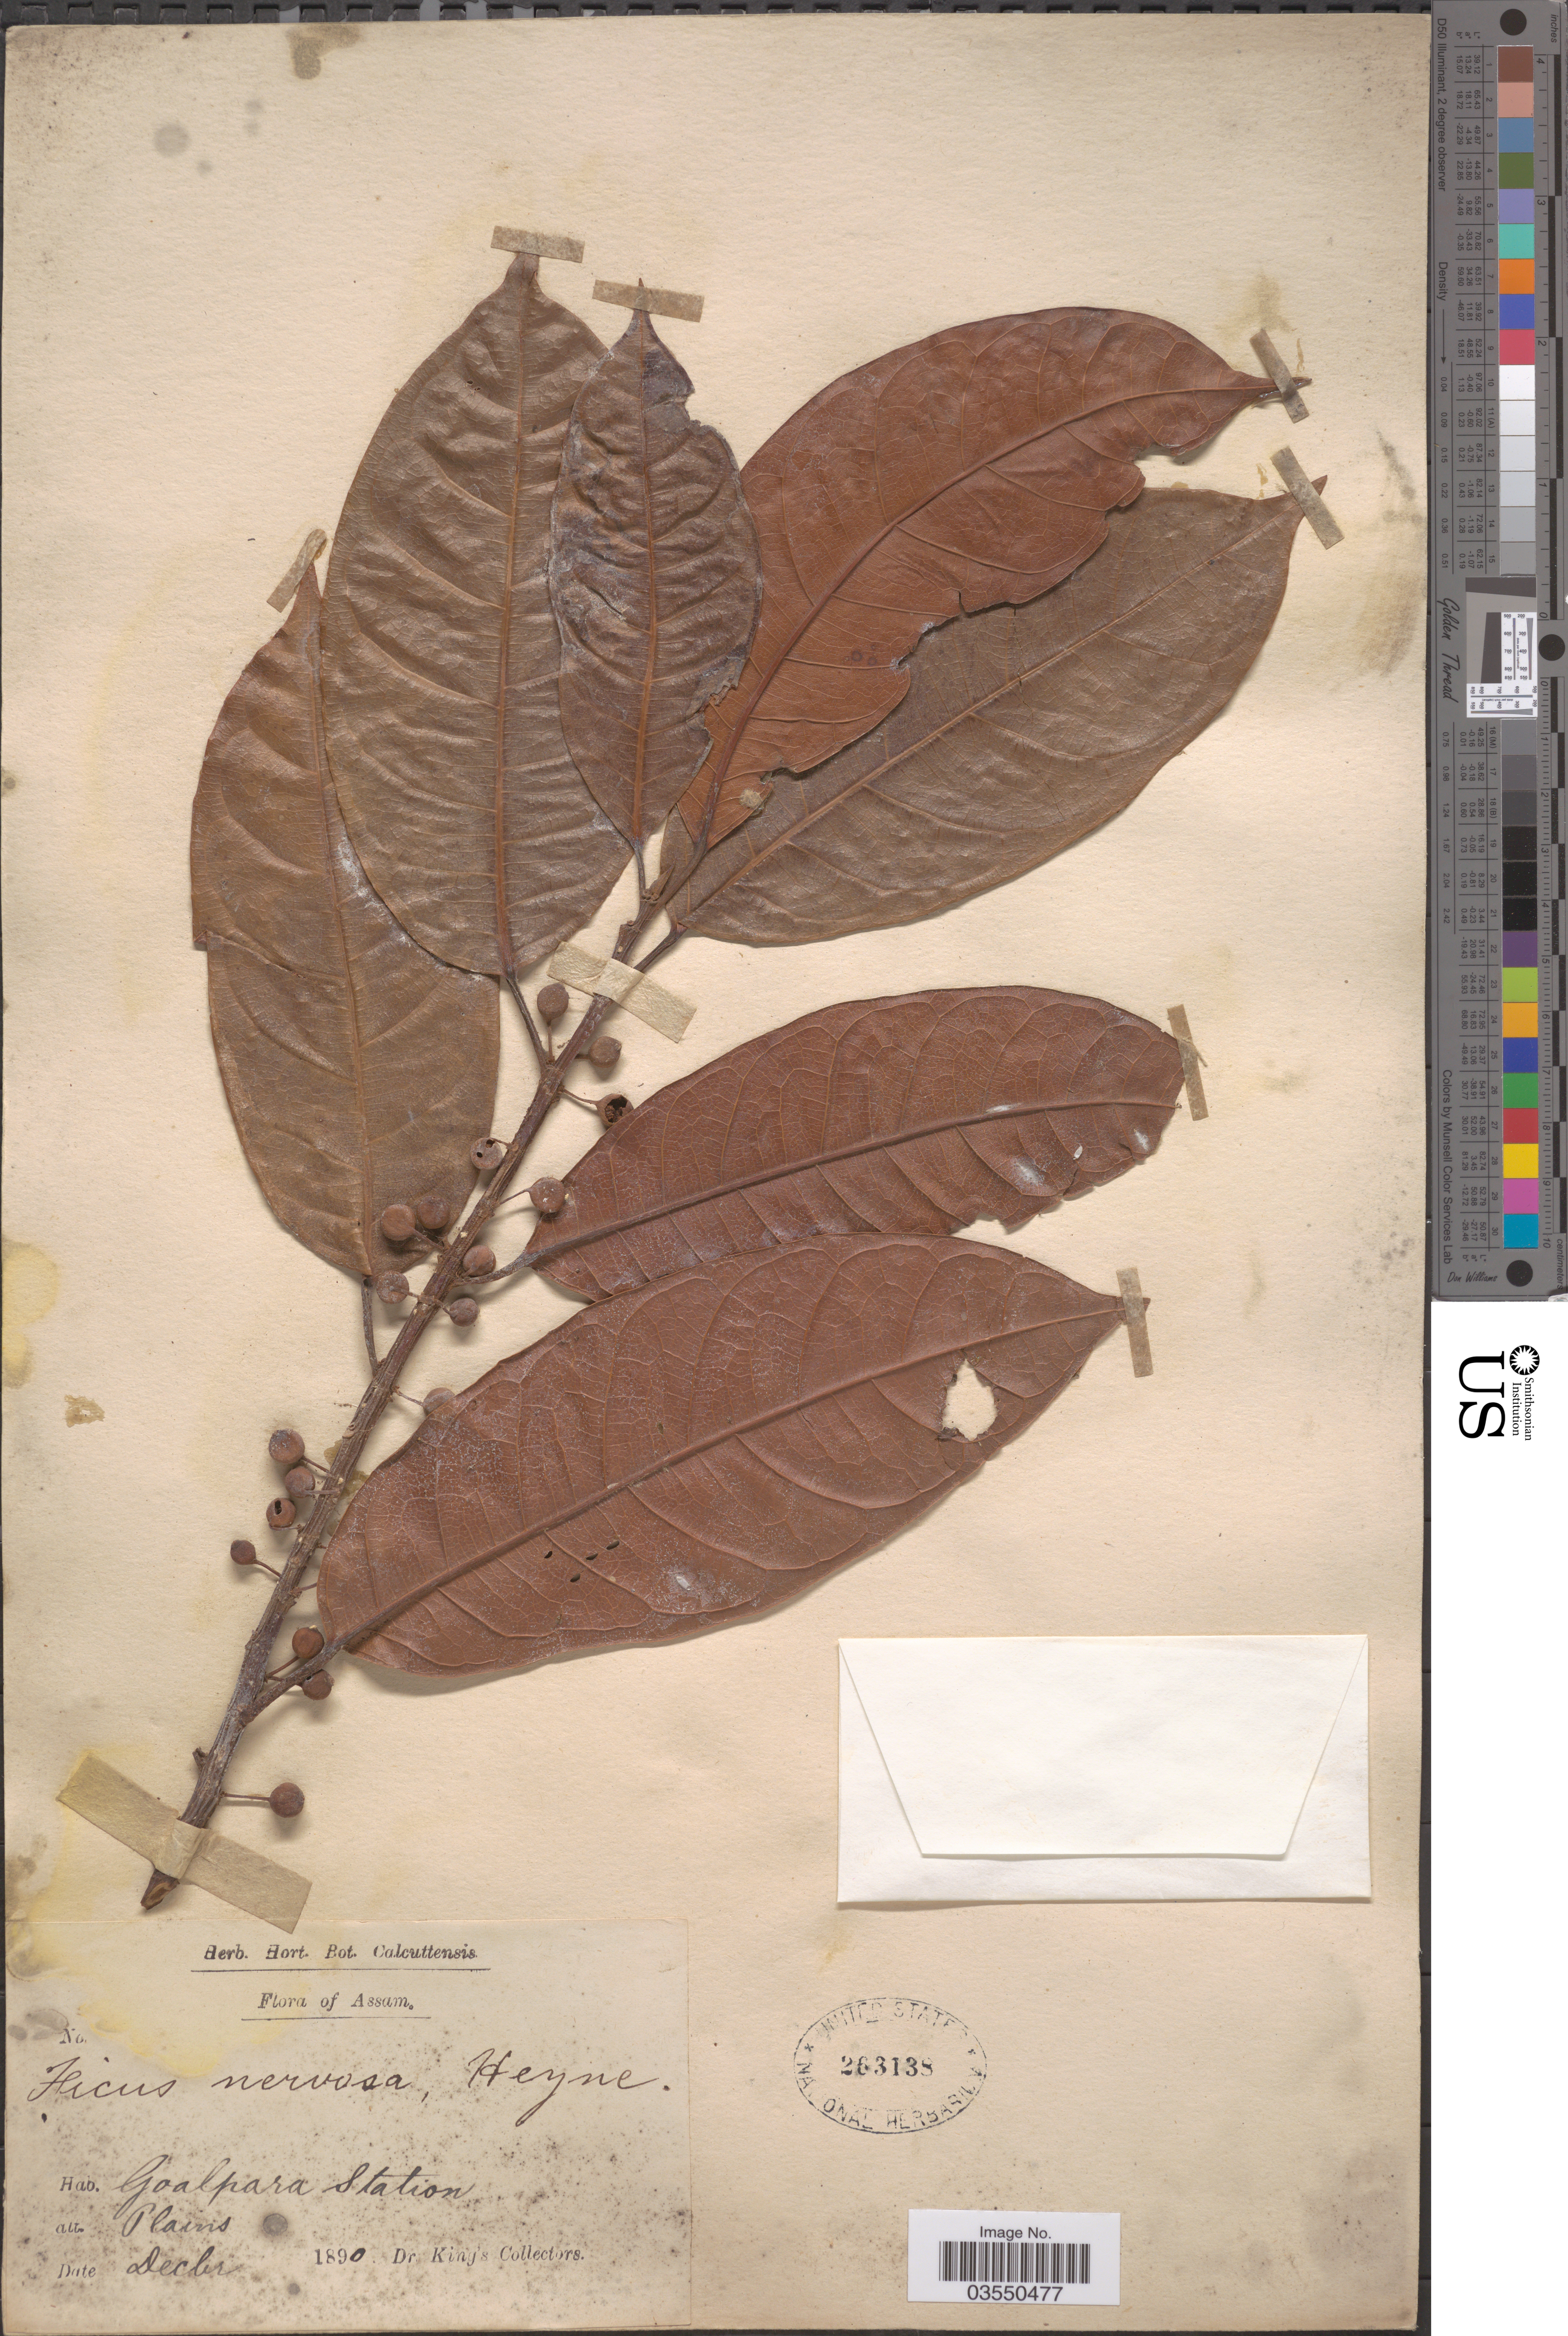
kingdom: Plantae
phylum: Tracheophyta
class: Magnoliopsida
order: Rosales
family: Moraceae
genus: Ficus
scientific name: Ficus nervosa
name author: B. Heyne & Roth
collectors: Dr. King's collector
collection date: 1890-12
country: India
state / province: Assam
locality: Goalpara Station.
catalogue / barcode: US 263138